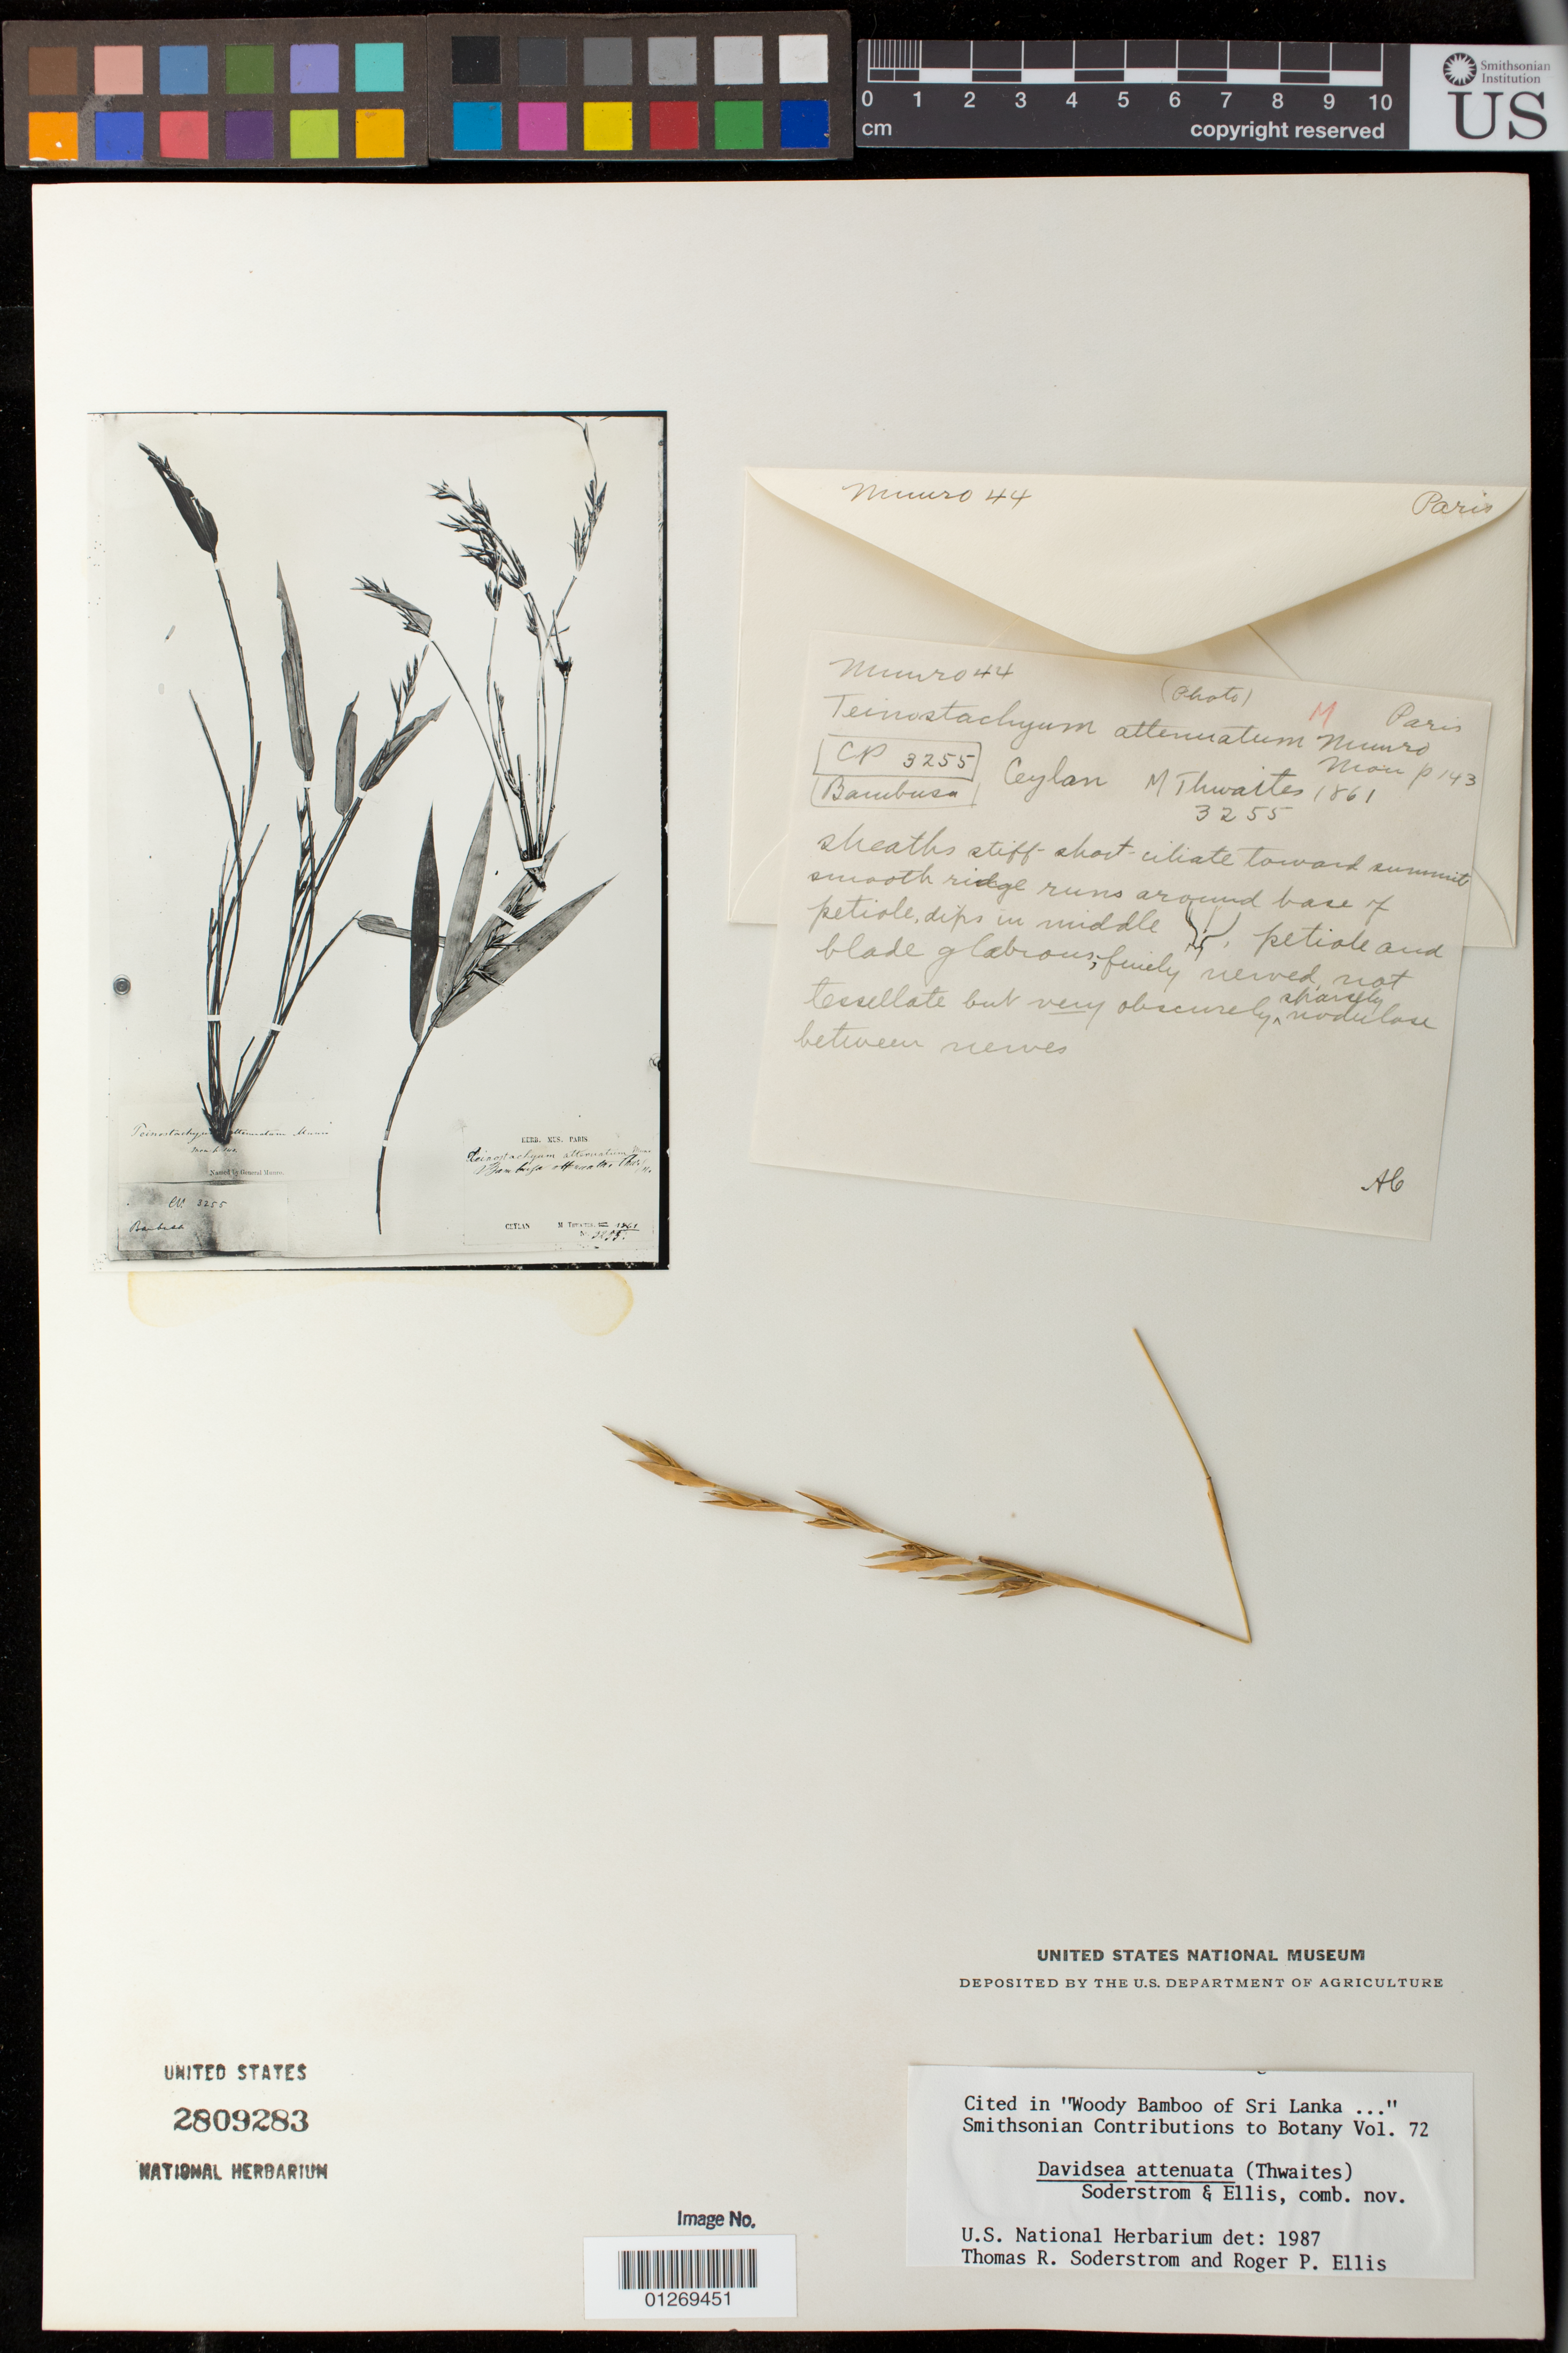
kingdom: Plantae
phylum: Tracheophyta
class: Liliopsida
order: Poales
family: Poaceae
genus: Bambusa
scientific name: Bambusa attenuata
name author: Thwaites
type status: Type Collection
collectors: G. H. K. Thwaites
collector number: C.P. 3255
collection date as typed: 1863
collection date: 1863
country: Sri Lanka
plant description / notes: Photograph and fragmentary material of type specimen ex herb. Paris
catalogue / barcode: US 2809283